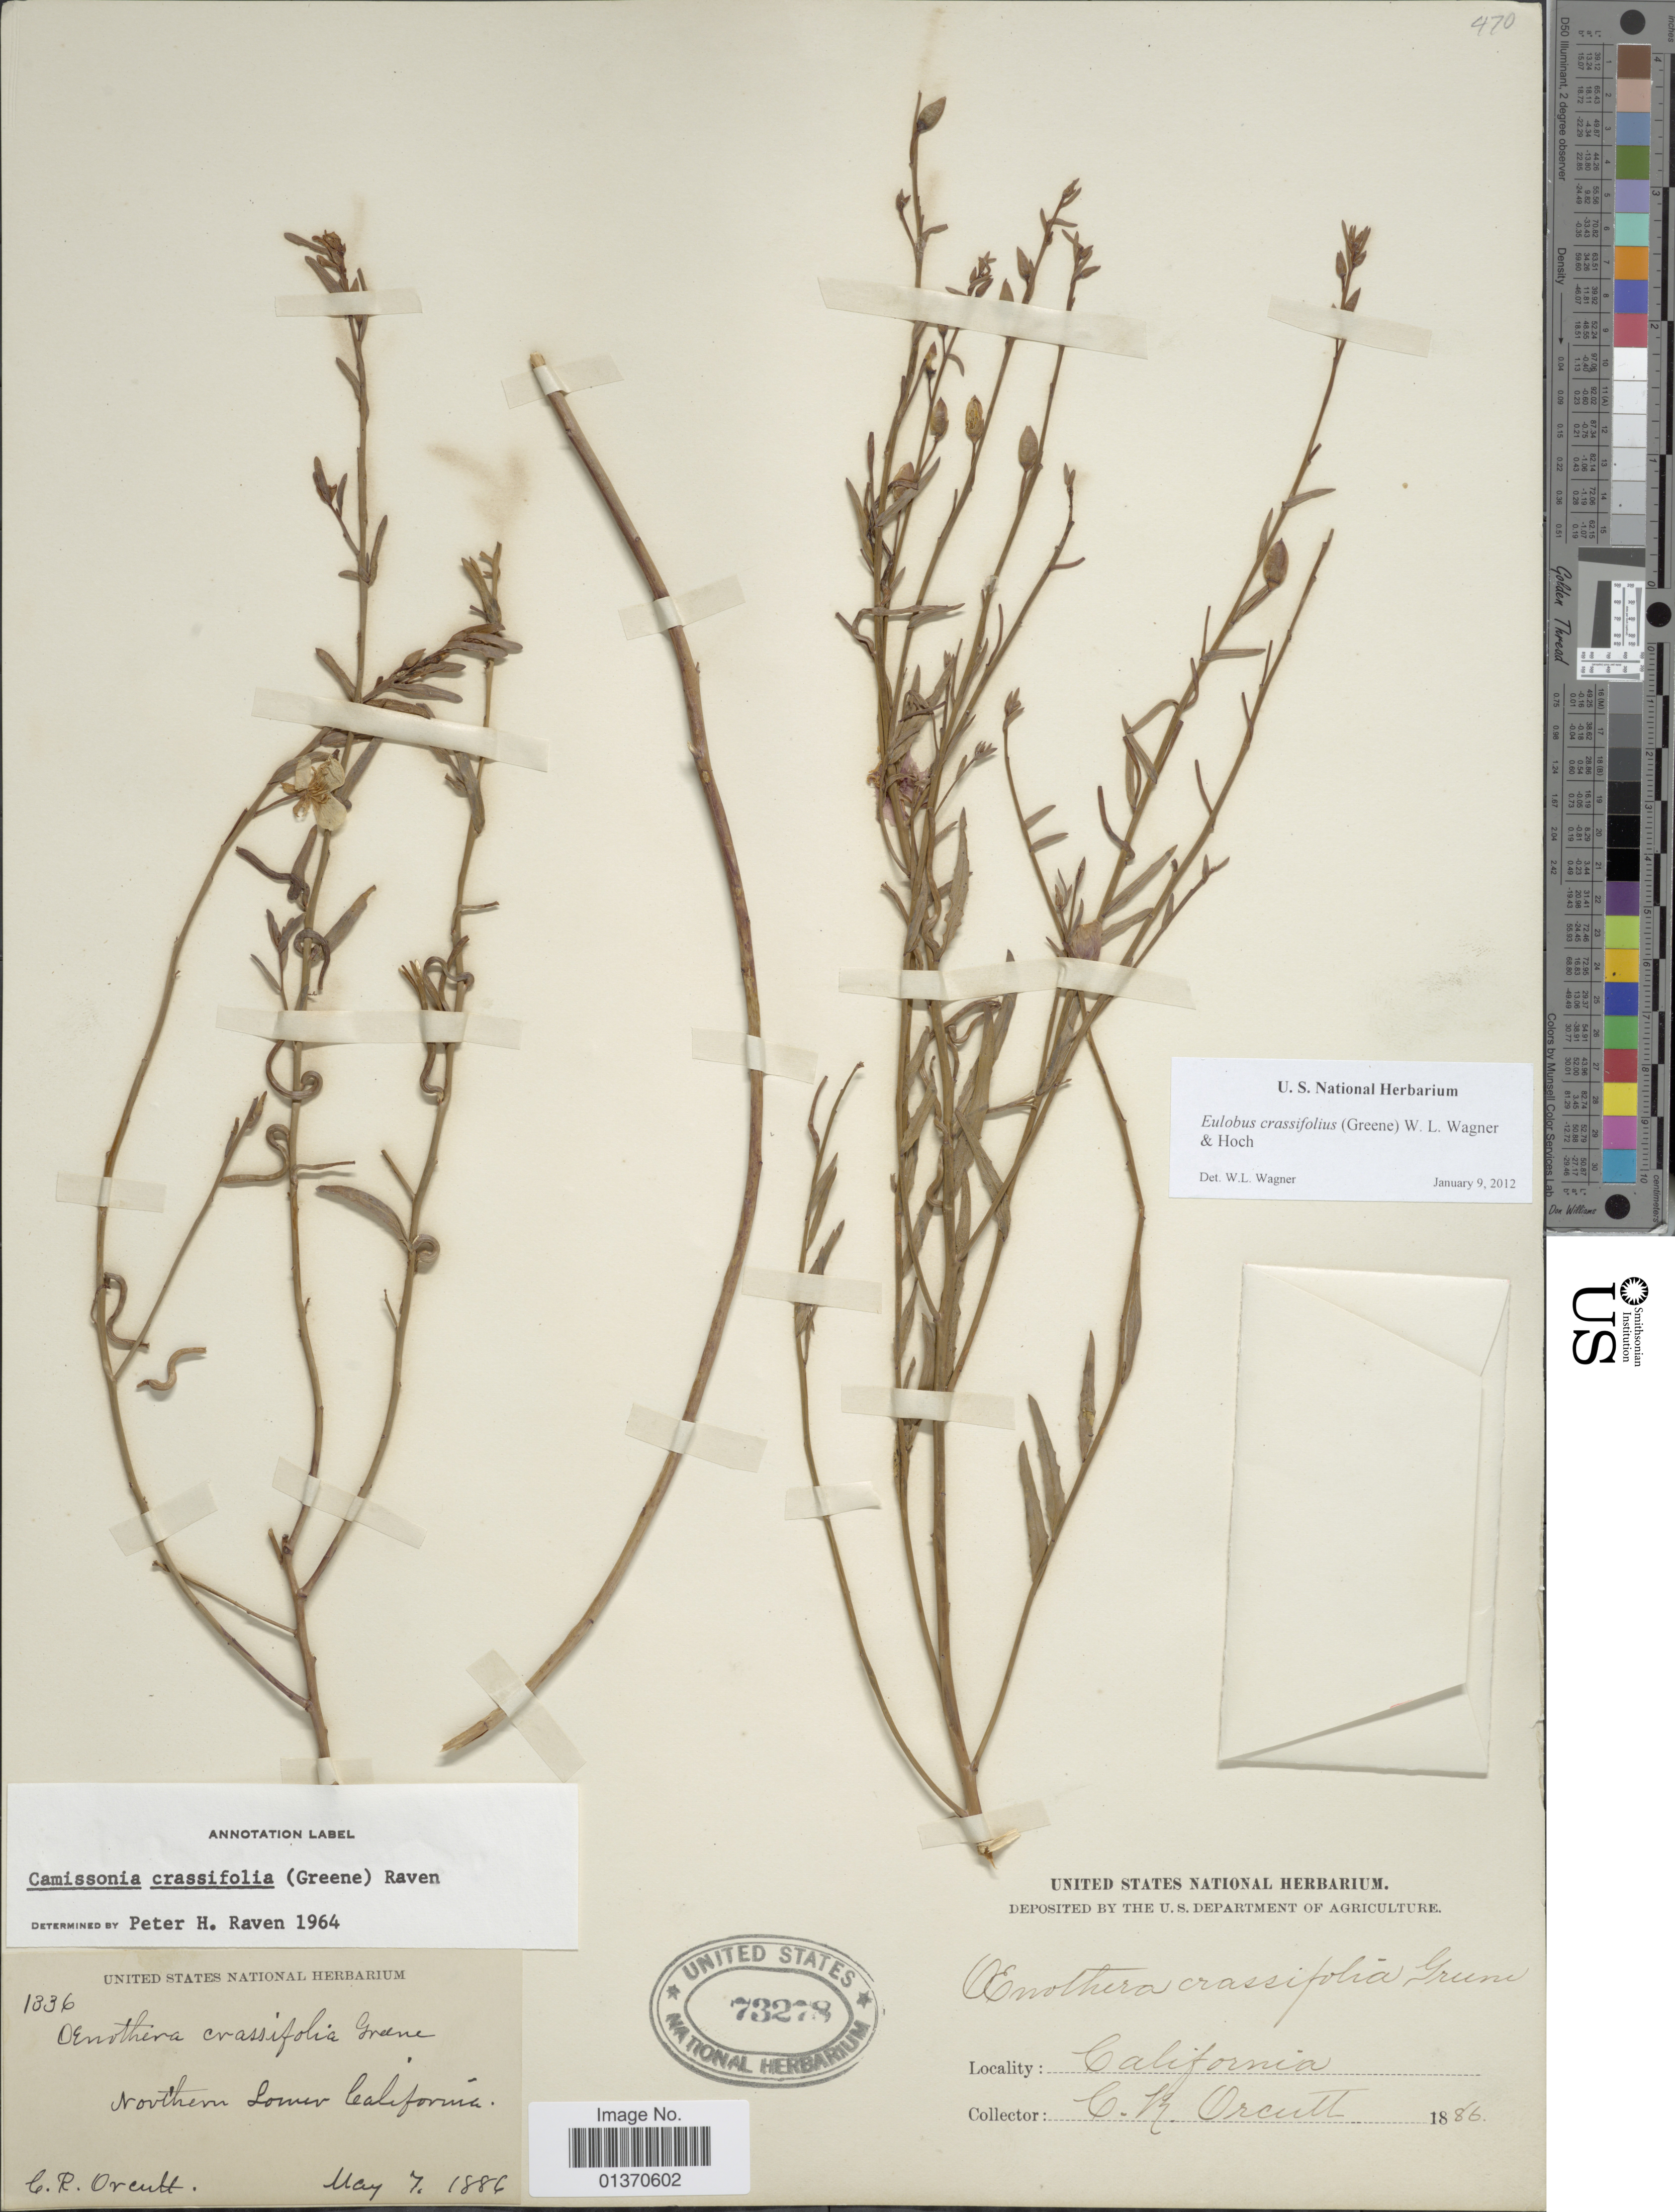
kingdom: Plantae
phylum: Tracheophyta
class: Magnoliopsida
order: Myrtales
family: Onagraceae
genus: Eulobus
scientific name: Eulobus crassifolius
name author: (Greene) W.L. Wagner & Hoch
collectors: C. R. Orcutt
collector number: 1336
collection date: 1886-05-07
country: Mexico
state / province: Baja California Norte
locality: Northern Lower California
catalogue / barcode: US 73278